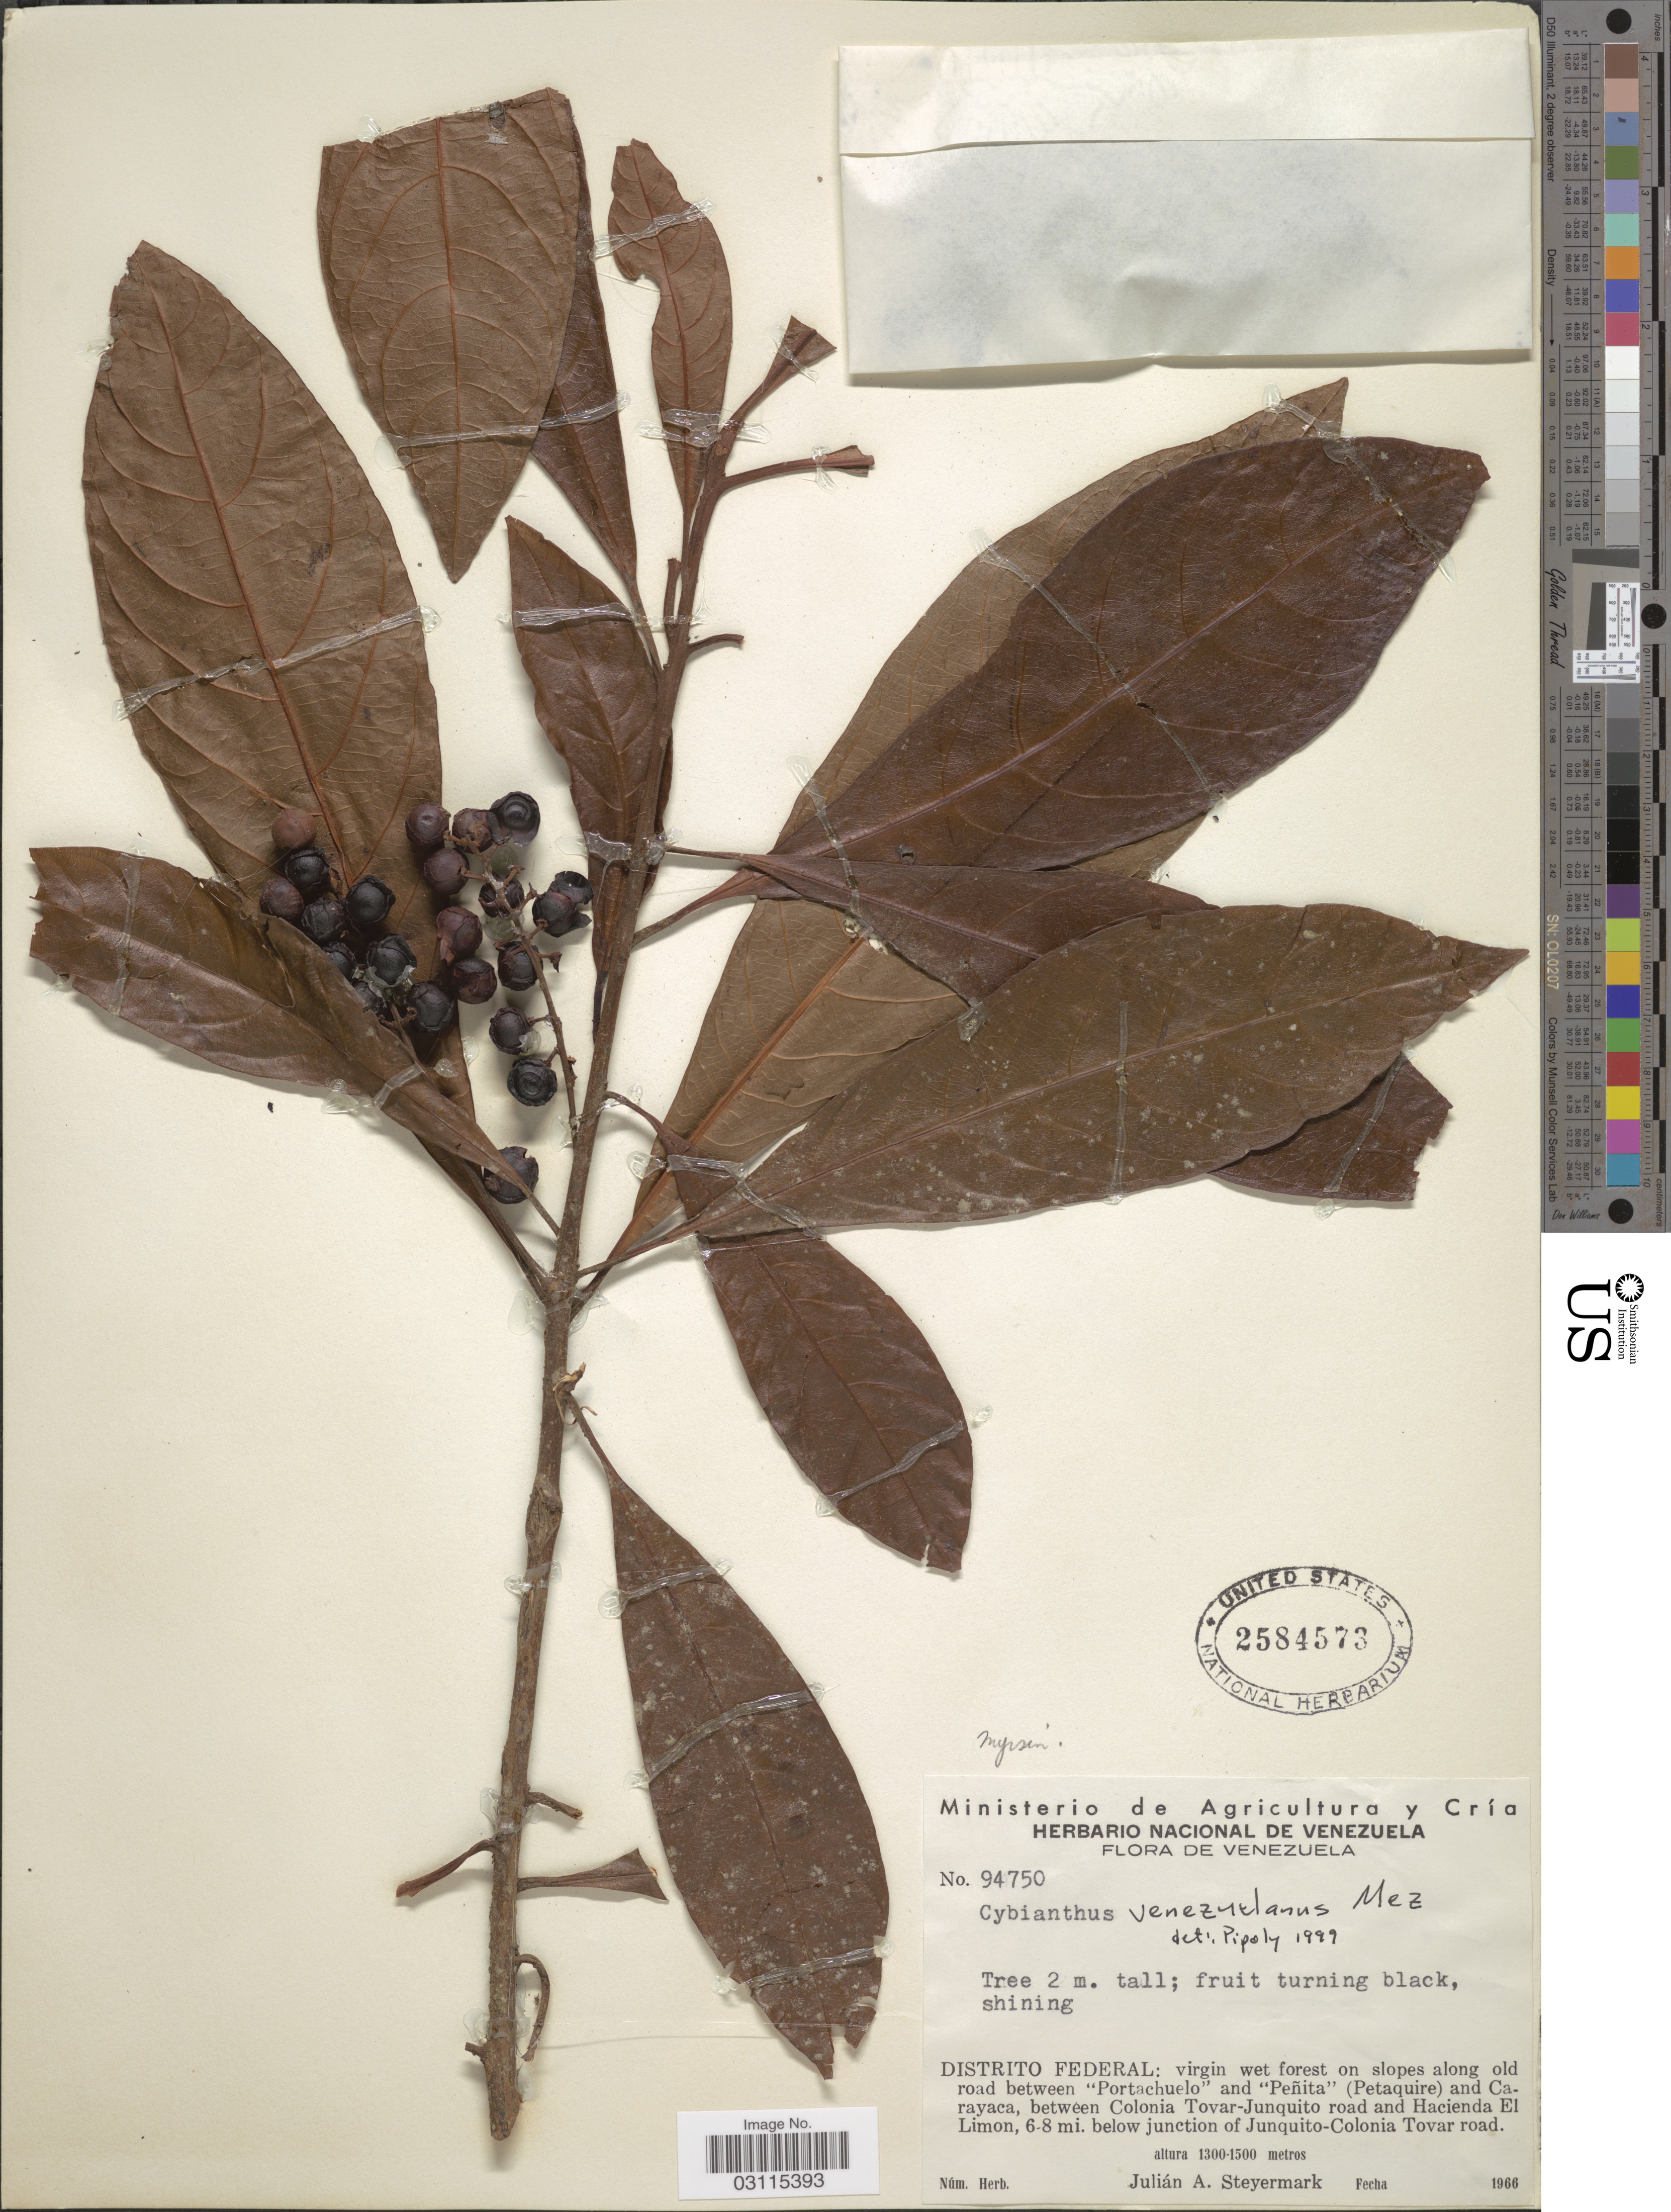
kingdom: Plantae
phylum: Tracheophyta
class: Magnoliopsida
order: Ericales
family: Primulaceae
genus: Cybianthus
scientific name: Cybianthus venezuelanus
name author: Mez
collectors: J. Steyermark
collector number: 94750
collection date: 1966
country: Venezuela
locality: Distrito Federal: virgin wet forest on slopes along old road between "Portachuelo" and "Peñita" (Petaquire) and Carayaca, between Colonia Tovar-Janquito road and Hacienda El Limon, 6-8 mi. below junction of Junquito-Colonia Tovar road.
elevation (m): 1300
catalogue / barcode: US 2584573